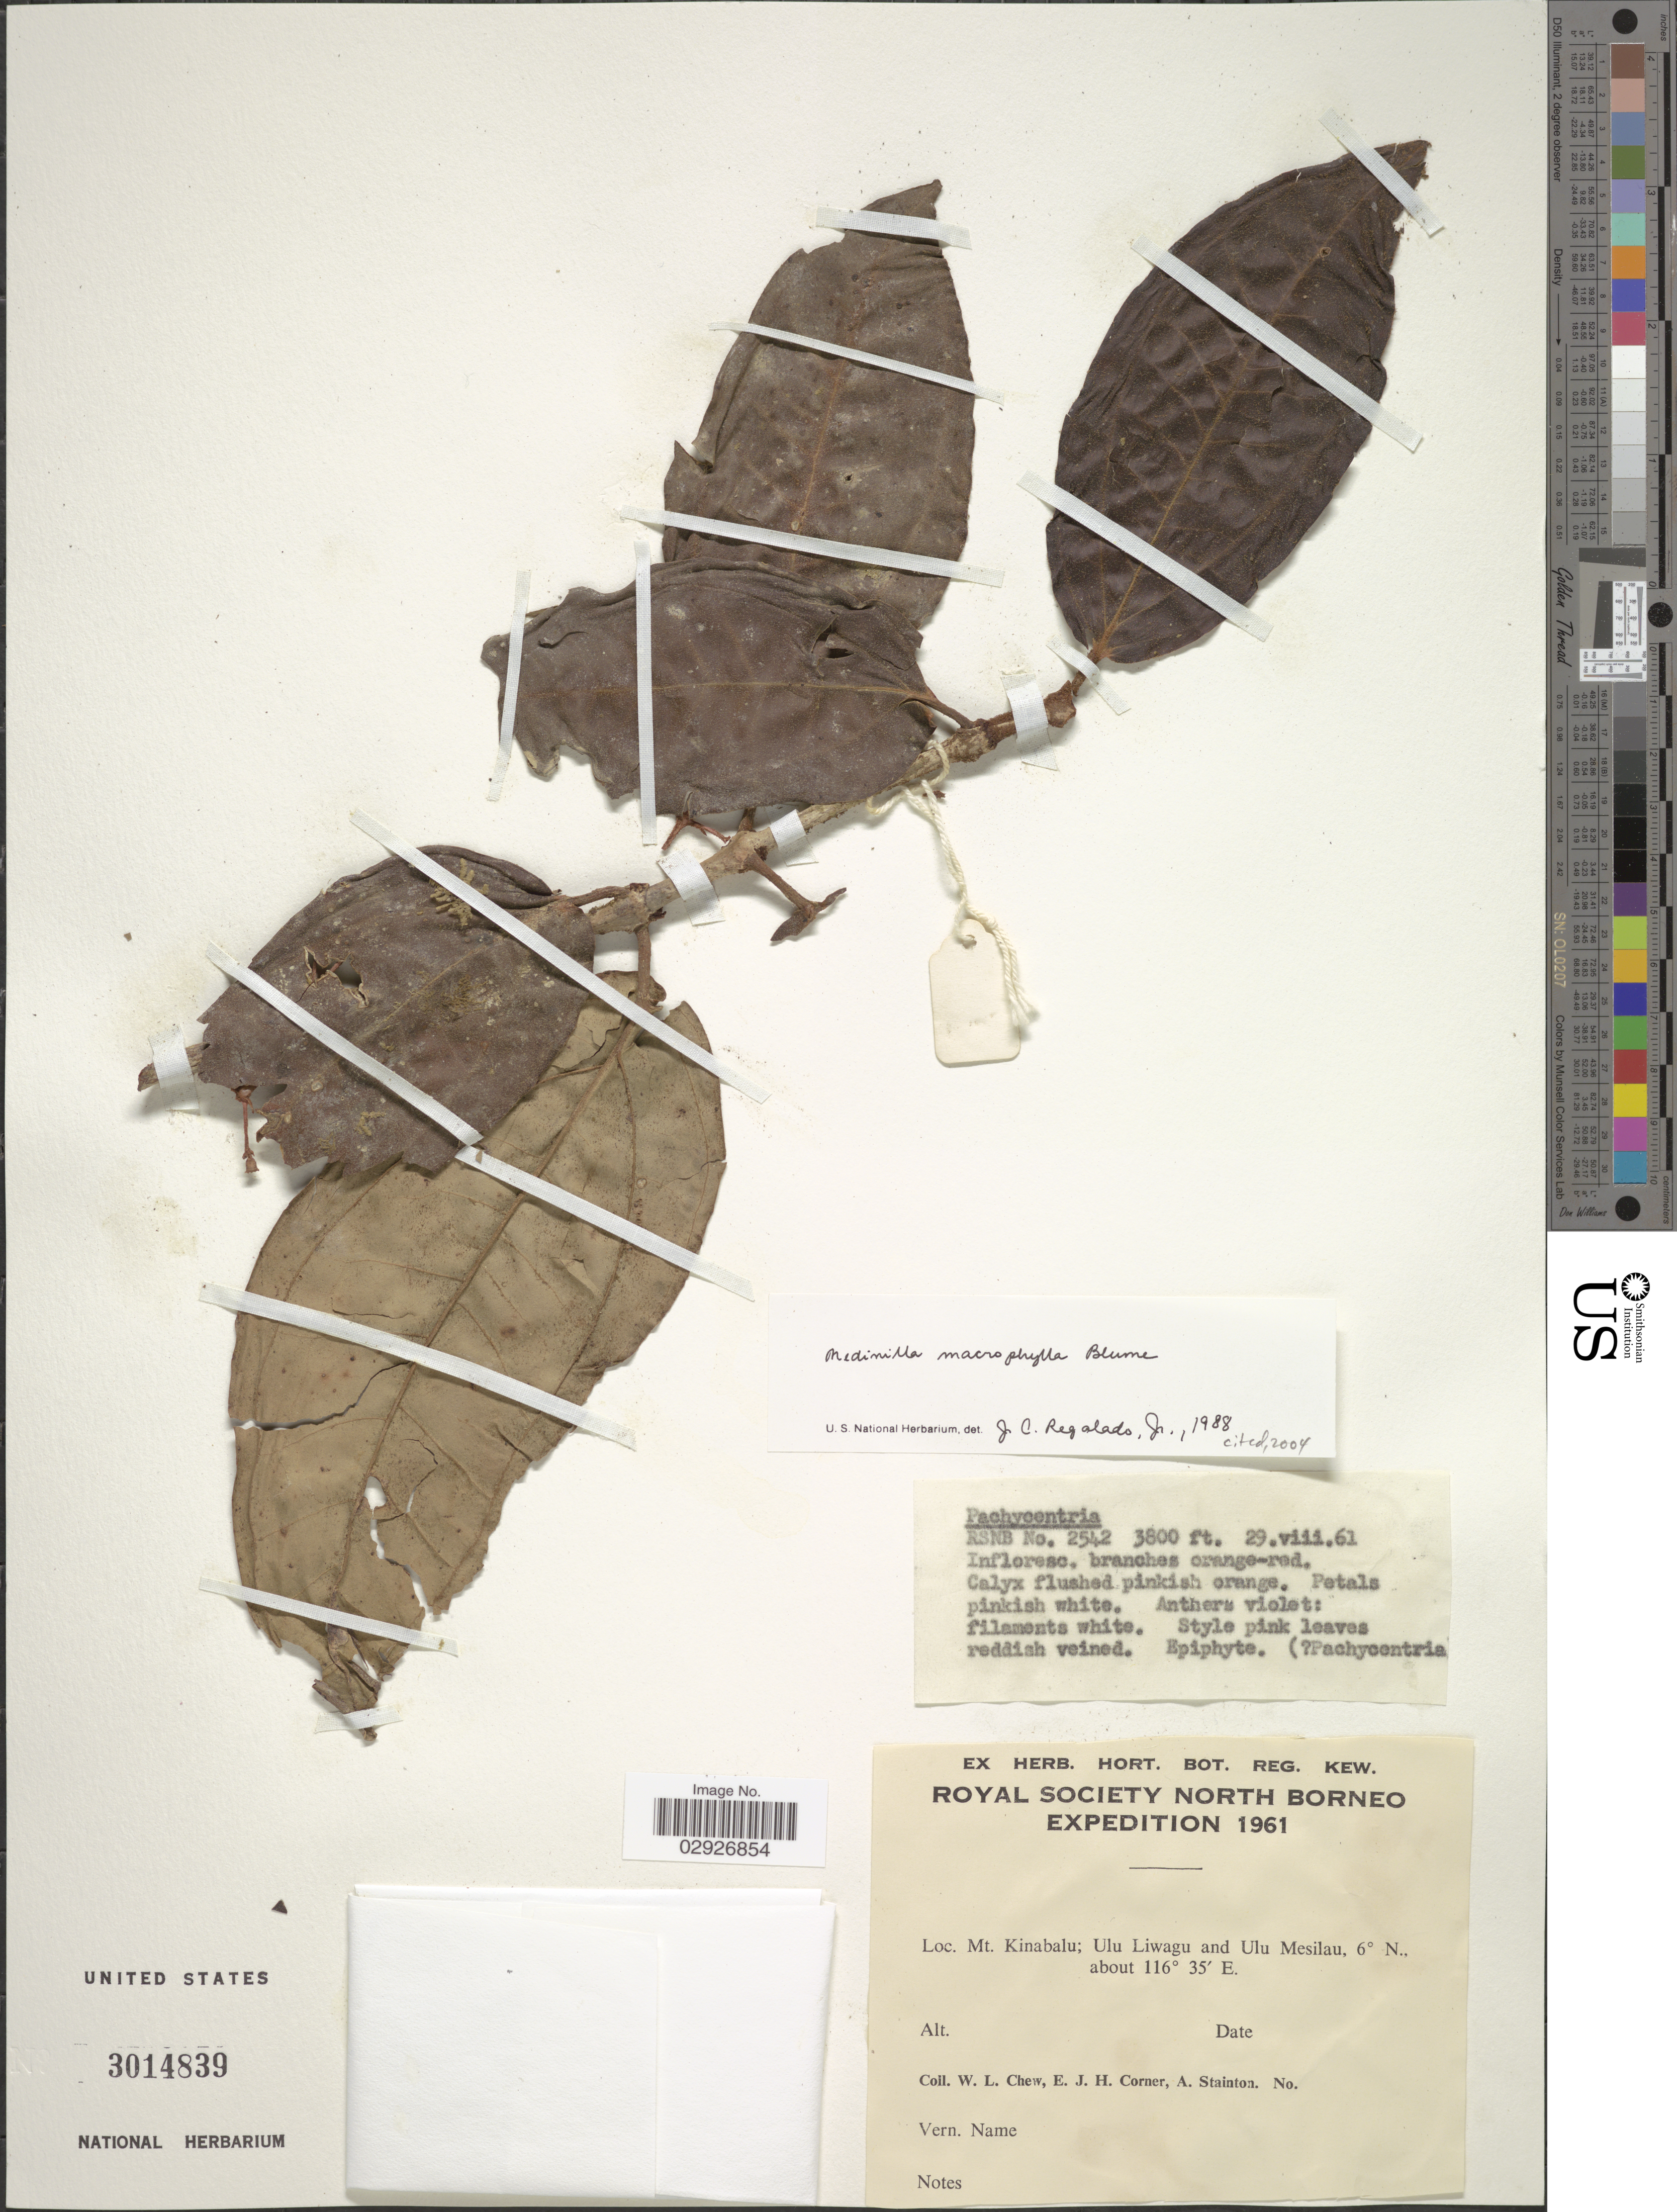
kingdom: Plantae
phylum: Tracheophyta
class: Magnoliopsida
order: Myrtales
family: Melastomataceae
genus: Medinilla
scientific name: Medinilla macrophylla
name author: Blume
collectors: W. Chew, E. Corner & A. Stainton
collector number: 2542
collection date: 1961-08-29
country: Malaysia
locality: North Borneo. Mt. Kinabalu: Ulu Liwagu and Ulu Mesilau.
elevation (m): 1158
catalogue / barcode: US 3014839